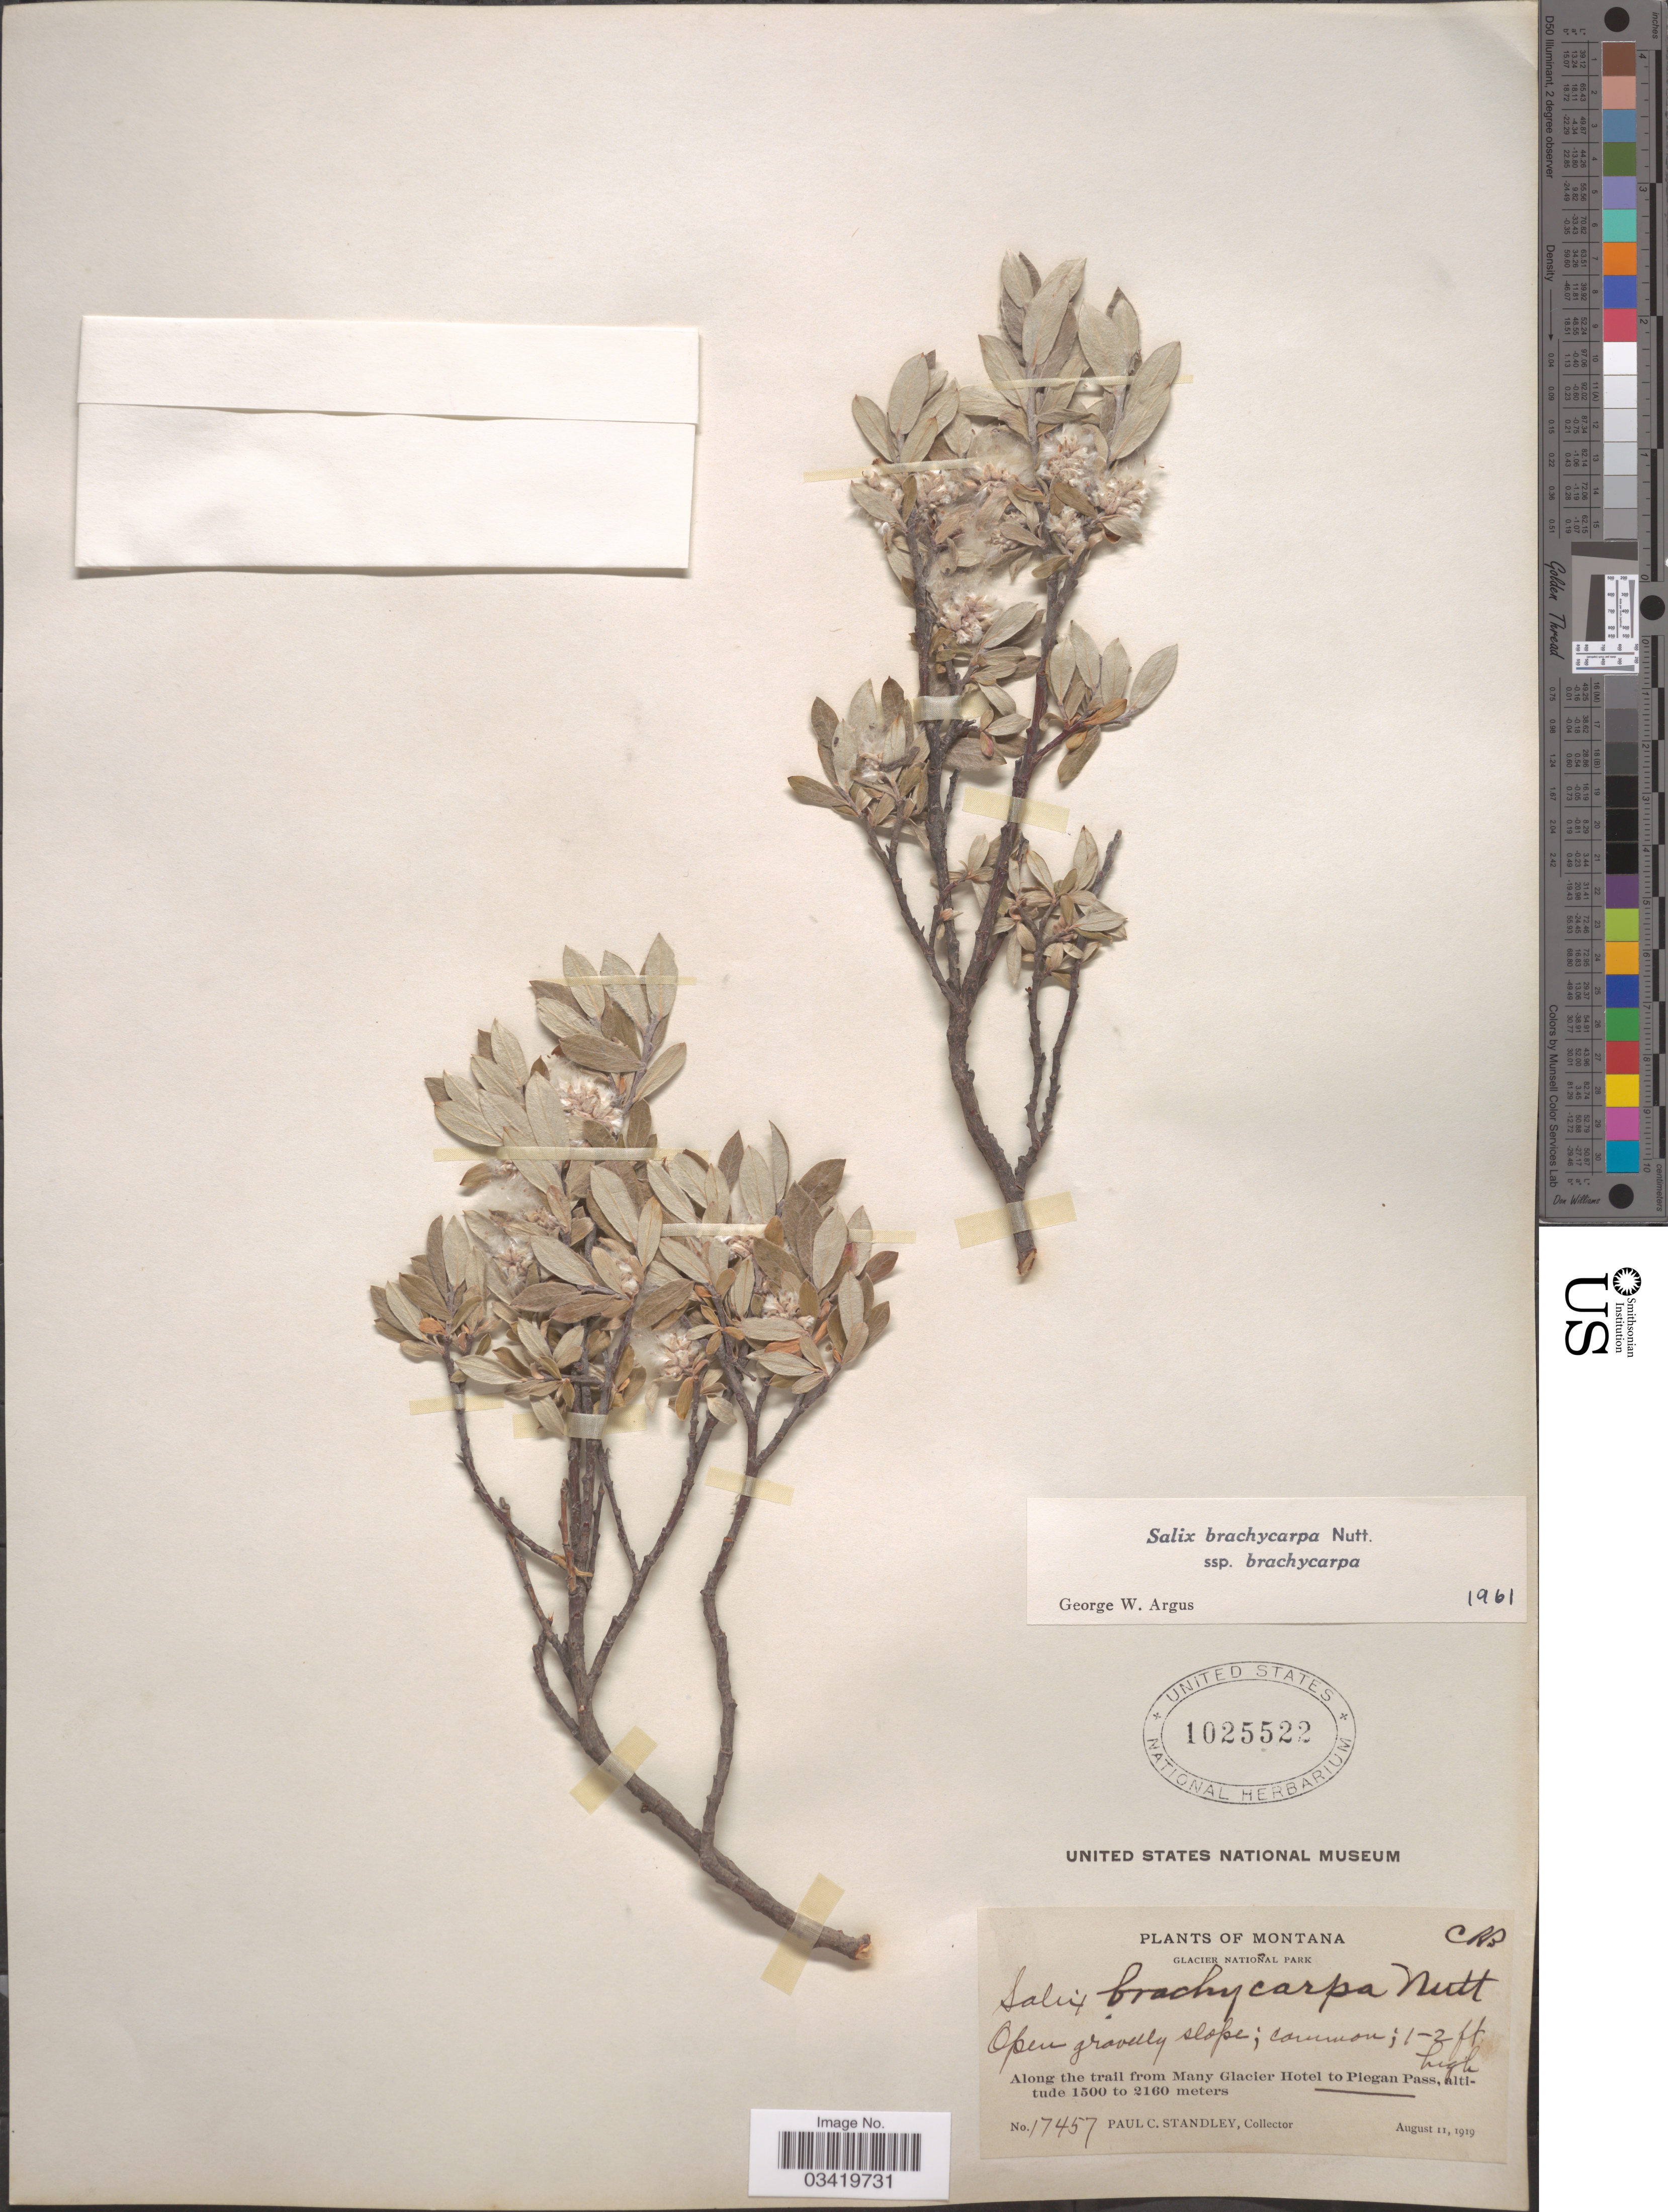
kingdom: Plantae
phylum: Tracheophyta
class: Magnoliopsida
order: Malpighiales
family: Salicaceae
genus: Salix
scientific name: Salix brachycarpa subsp. brachycarpa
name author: Nutt.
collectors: P. C. Standley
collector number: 17457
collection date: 1919-08-11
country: United States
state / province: Montana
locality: Glacier National Park. Along the trail from Many Glacier Hotel to Piegan Pass.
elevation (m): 1500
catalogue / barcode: US 1025522